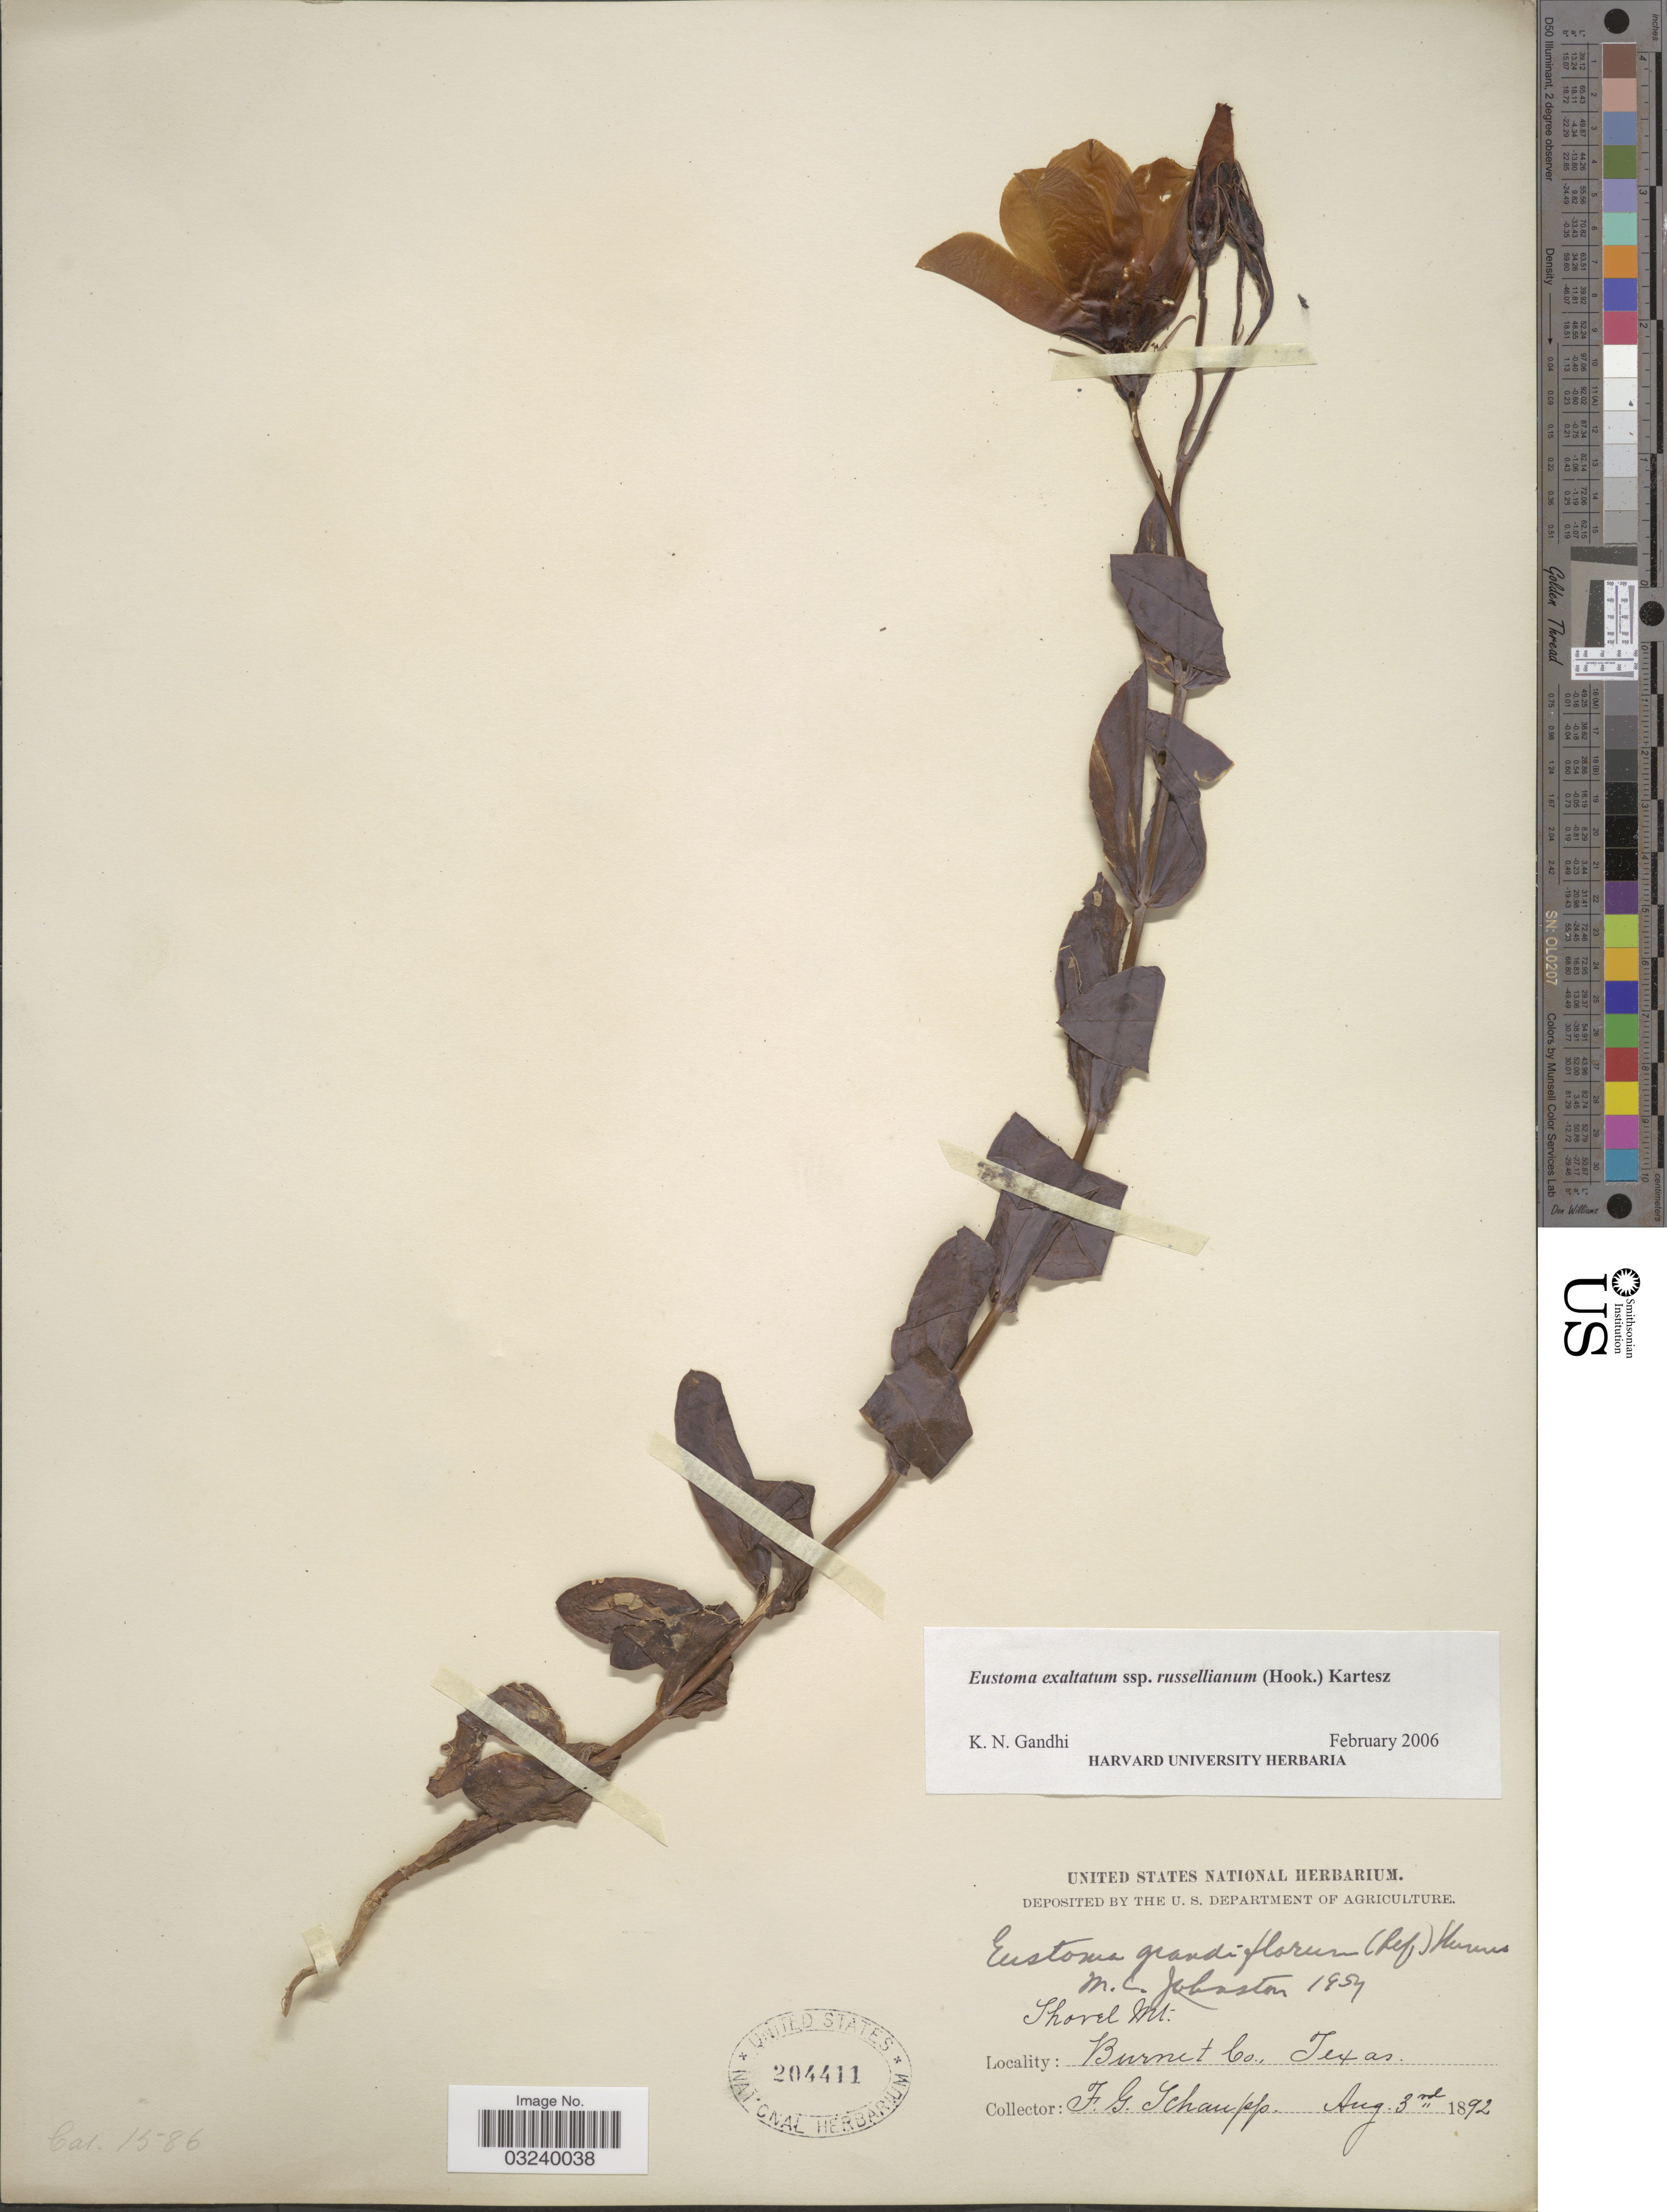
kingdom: Plantae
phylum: Tracheophyta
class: Magnoliopsida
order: Gentianales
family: Gentianaceae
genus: Eustoma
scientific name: Eustoma grandiflorum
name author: (Raf.) Shinners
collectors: F. Schaupp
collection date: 1892-08-03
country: United States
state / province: Texas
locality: Burnet Co., Texas, Thorel Mt.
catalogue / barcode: US 204411